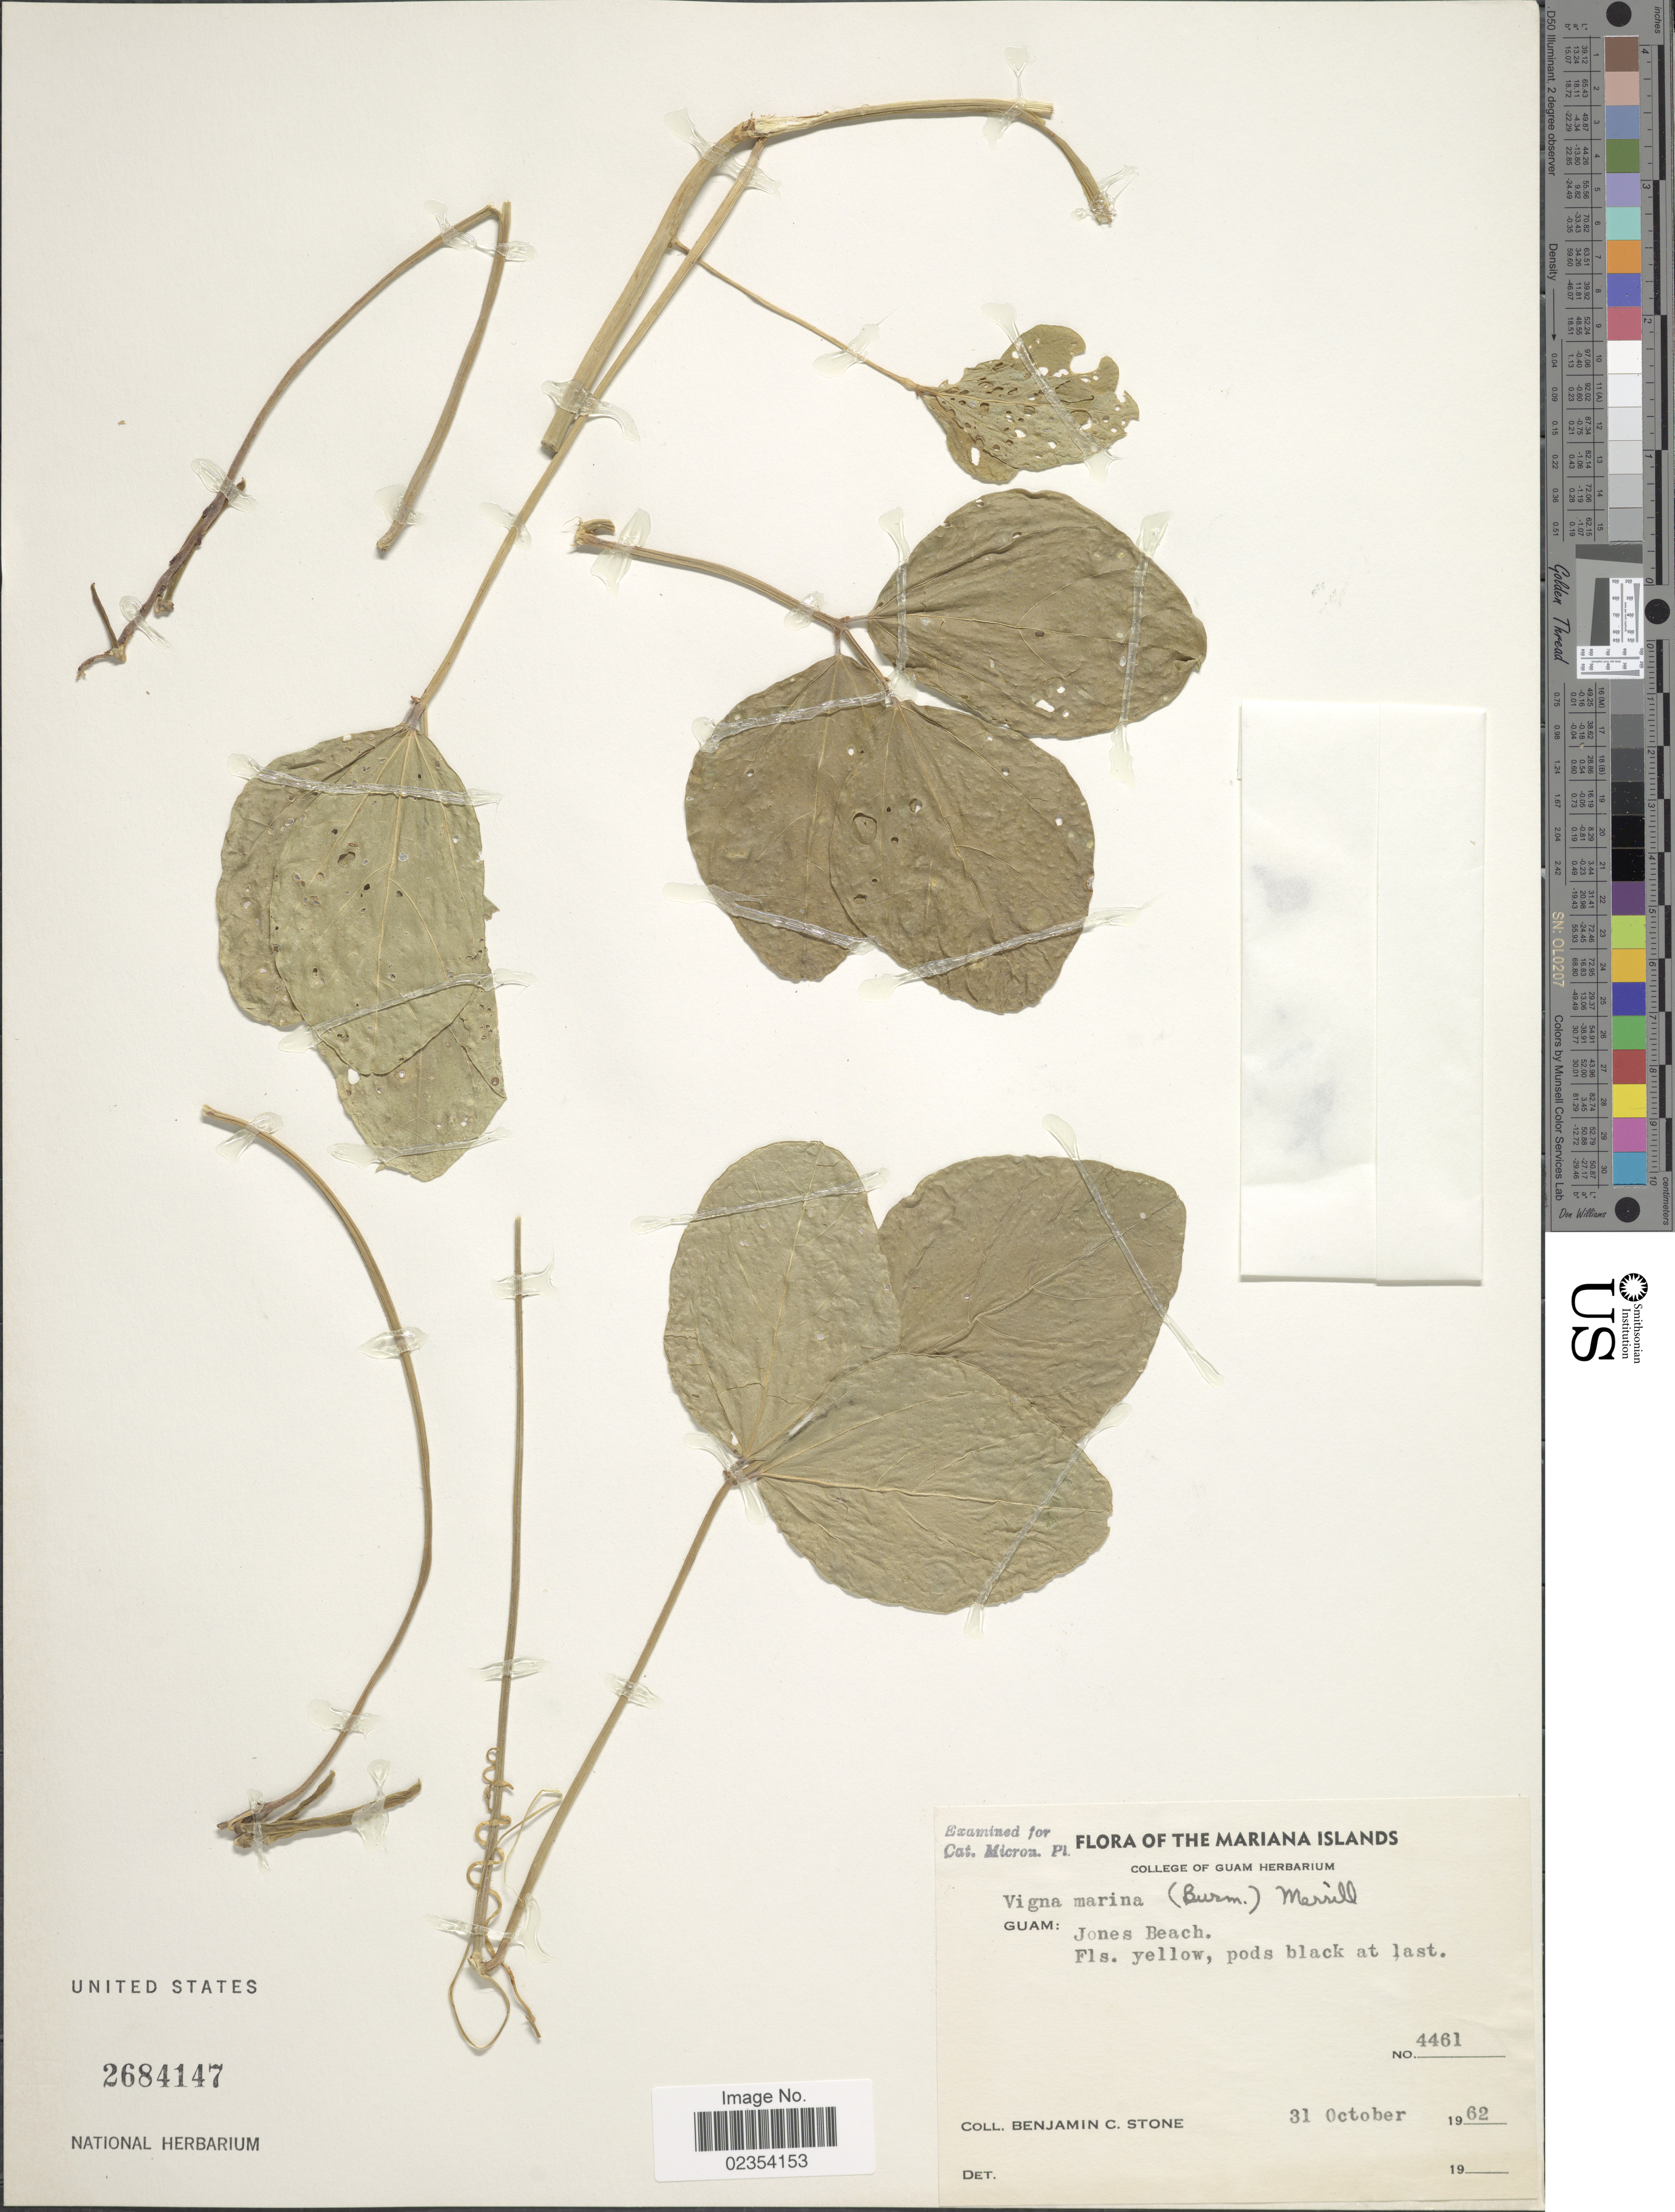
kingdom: Plantae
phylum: Tracheophyta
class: Magnoliopsida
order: Fabales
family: Fabaceae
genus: Vigna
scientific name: Vigna marina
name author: (Burm.) Merr.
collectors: B. C. Stone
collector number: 4461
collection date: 1962-10-31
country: Guam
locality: The Mariana Islands, Jones Beach.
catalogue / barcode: US 2684147